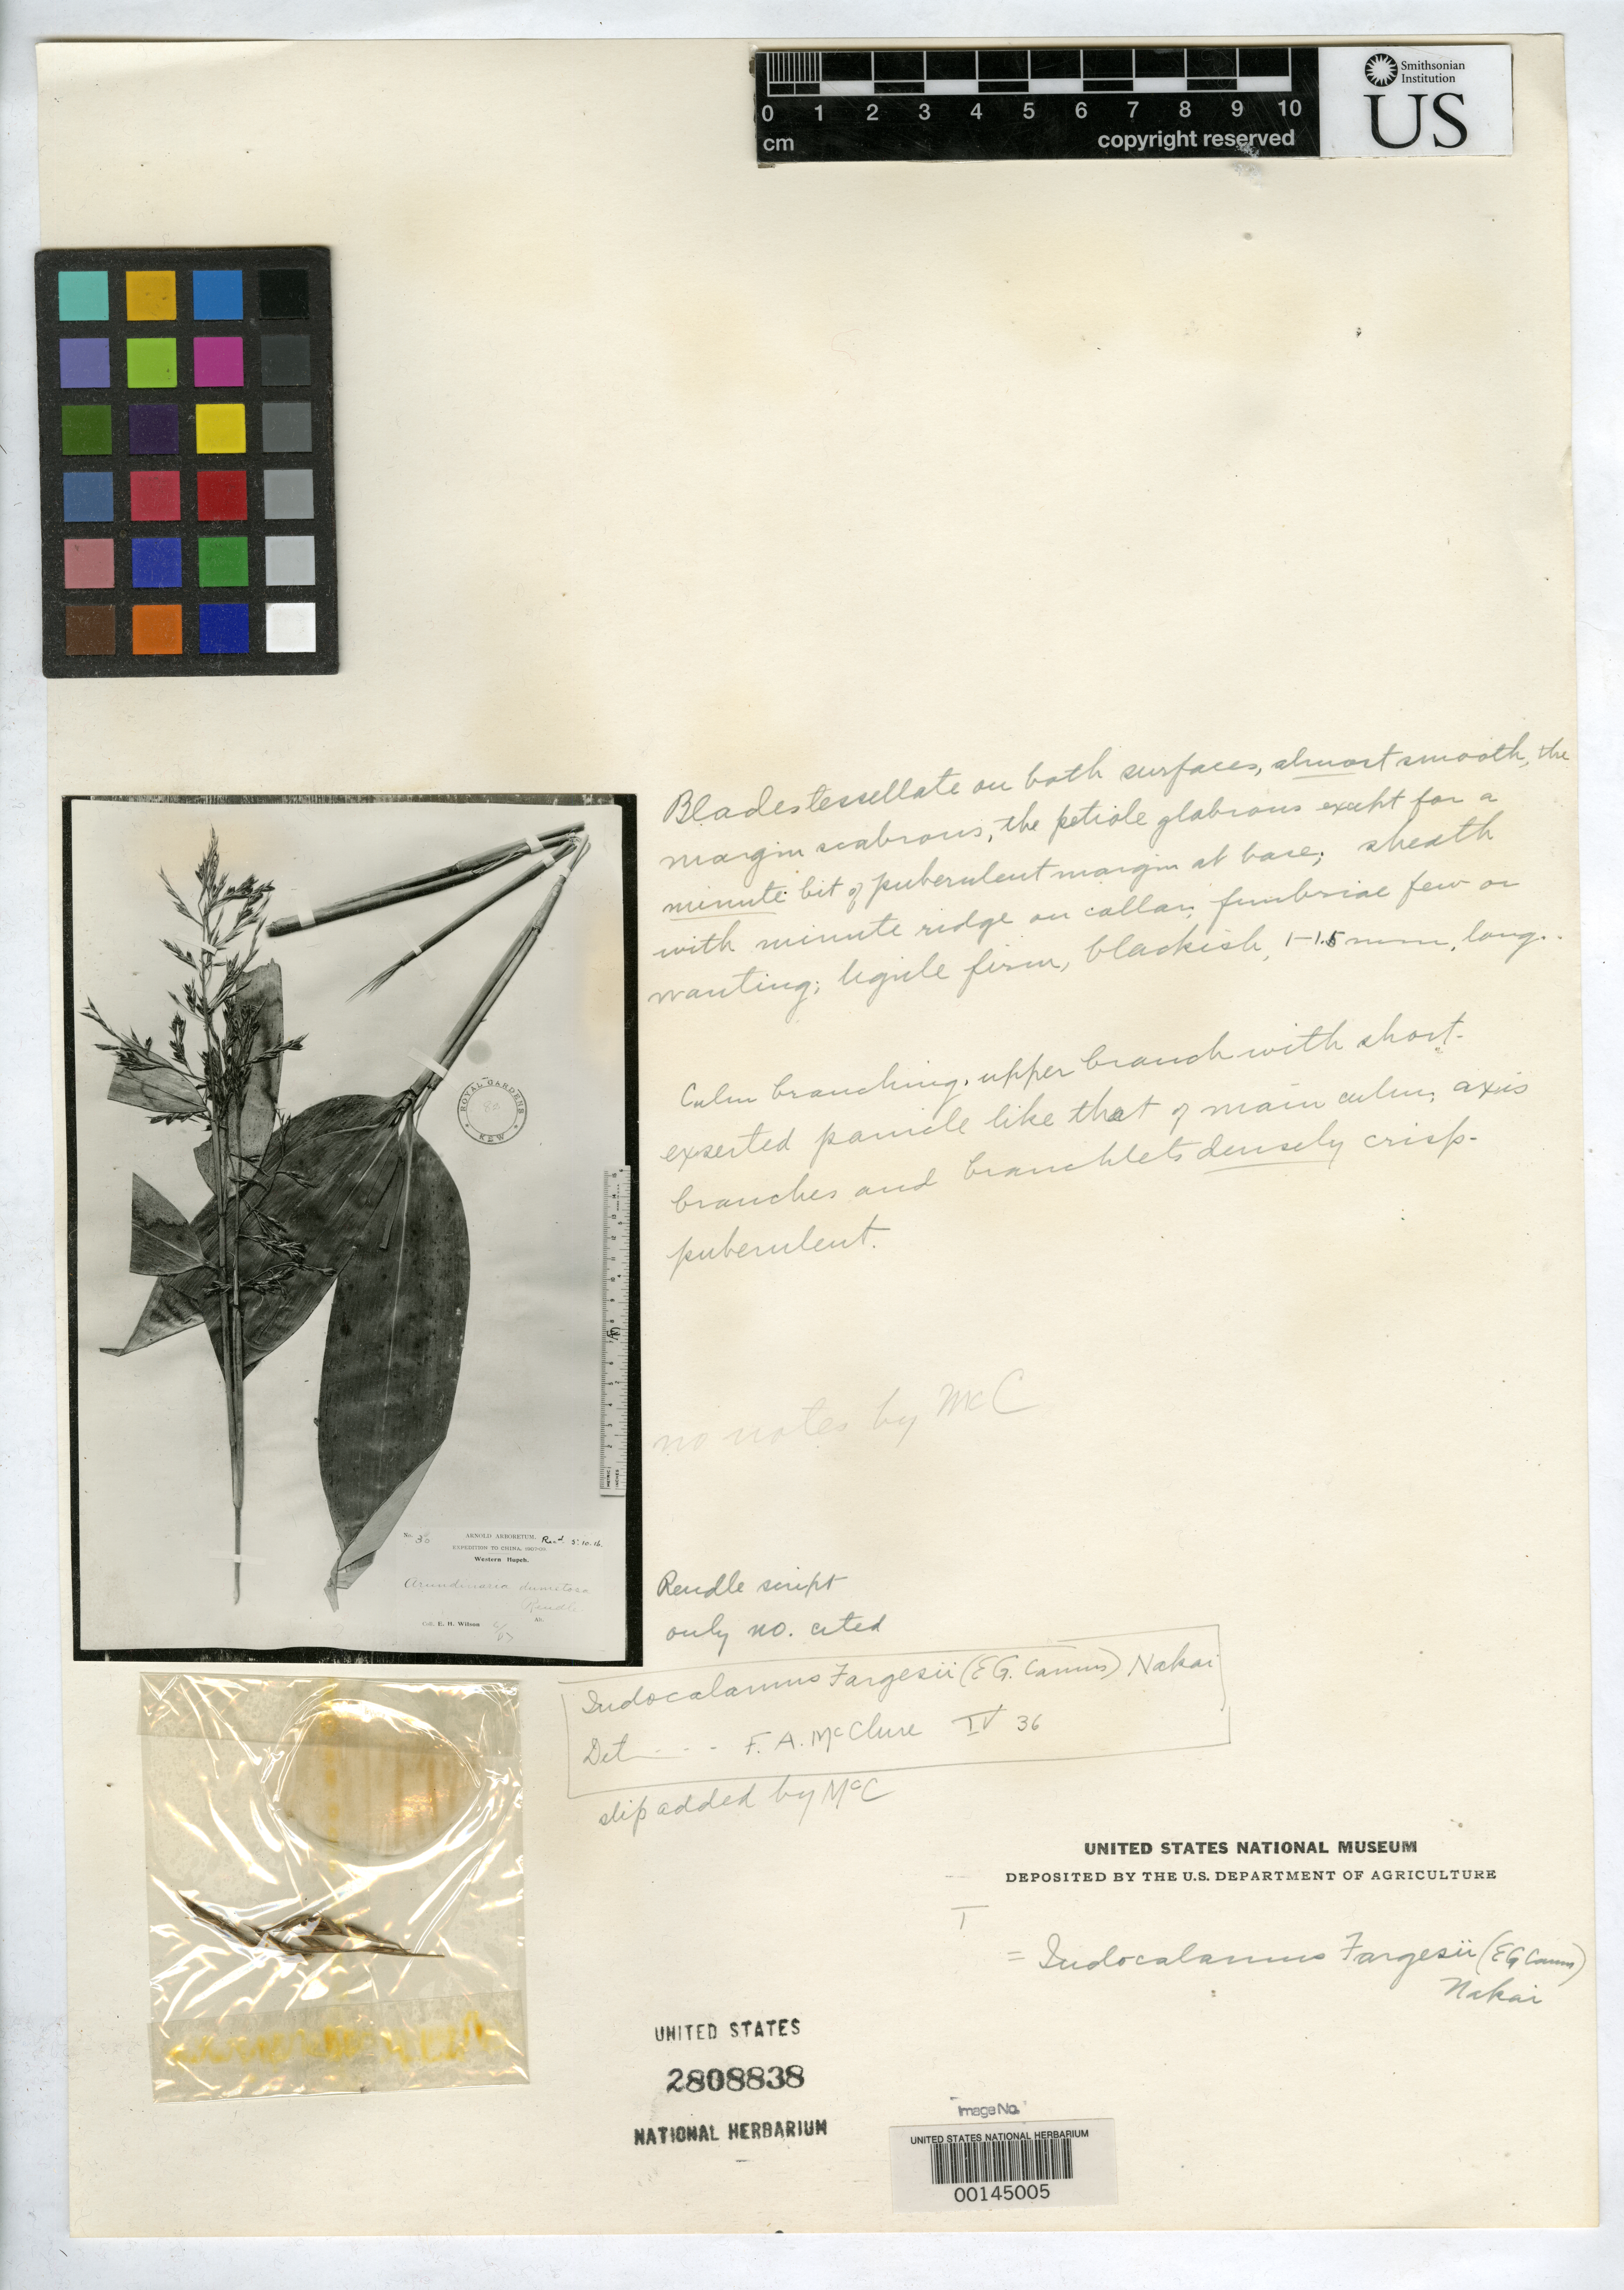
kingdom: Plantae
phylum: Tracheophyta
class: Liliopsida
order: Poales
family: Poaceae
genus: Arundinaria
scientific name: Arundinaria dumetosa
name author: Rendle in Sarg.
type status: Type Material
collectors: E. H. Wilson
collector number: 30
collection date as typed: Jun 1907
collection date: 1907-06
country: China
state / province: Hubei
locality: Wen-tsao-shan, Hsing-shan-hsien.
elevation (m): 1600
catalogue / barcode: US 2808838